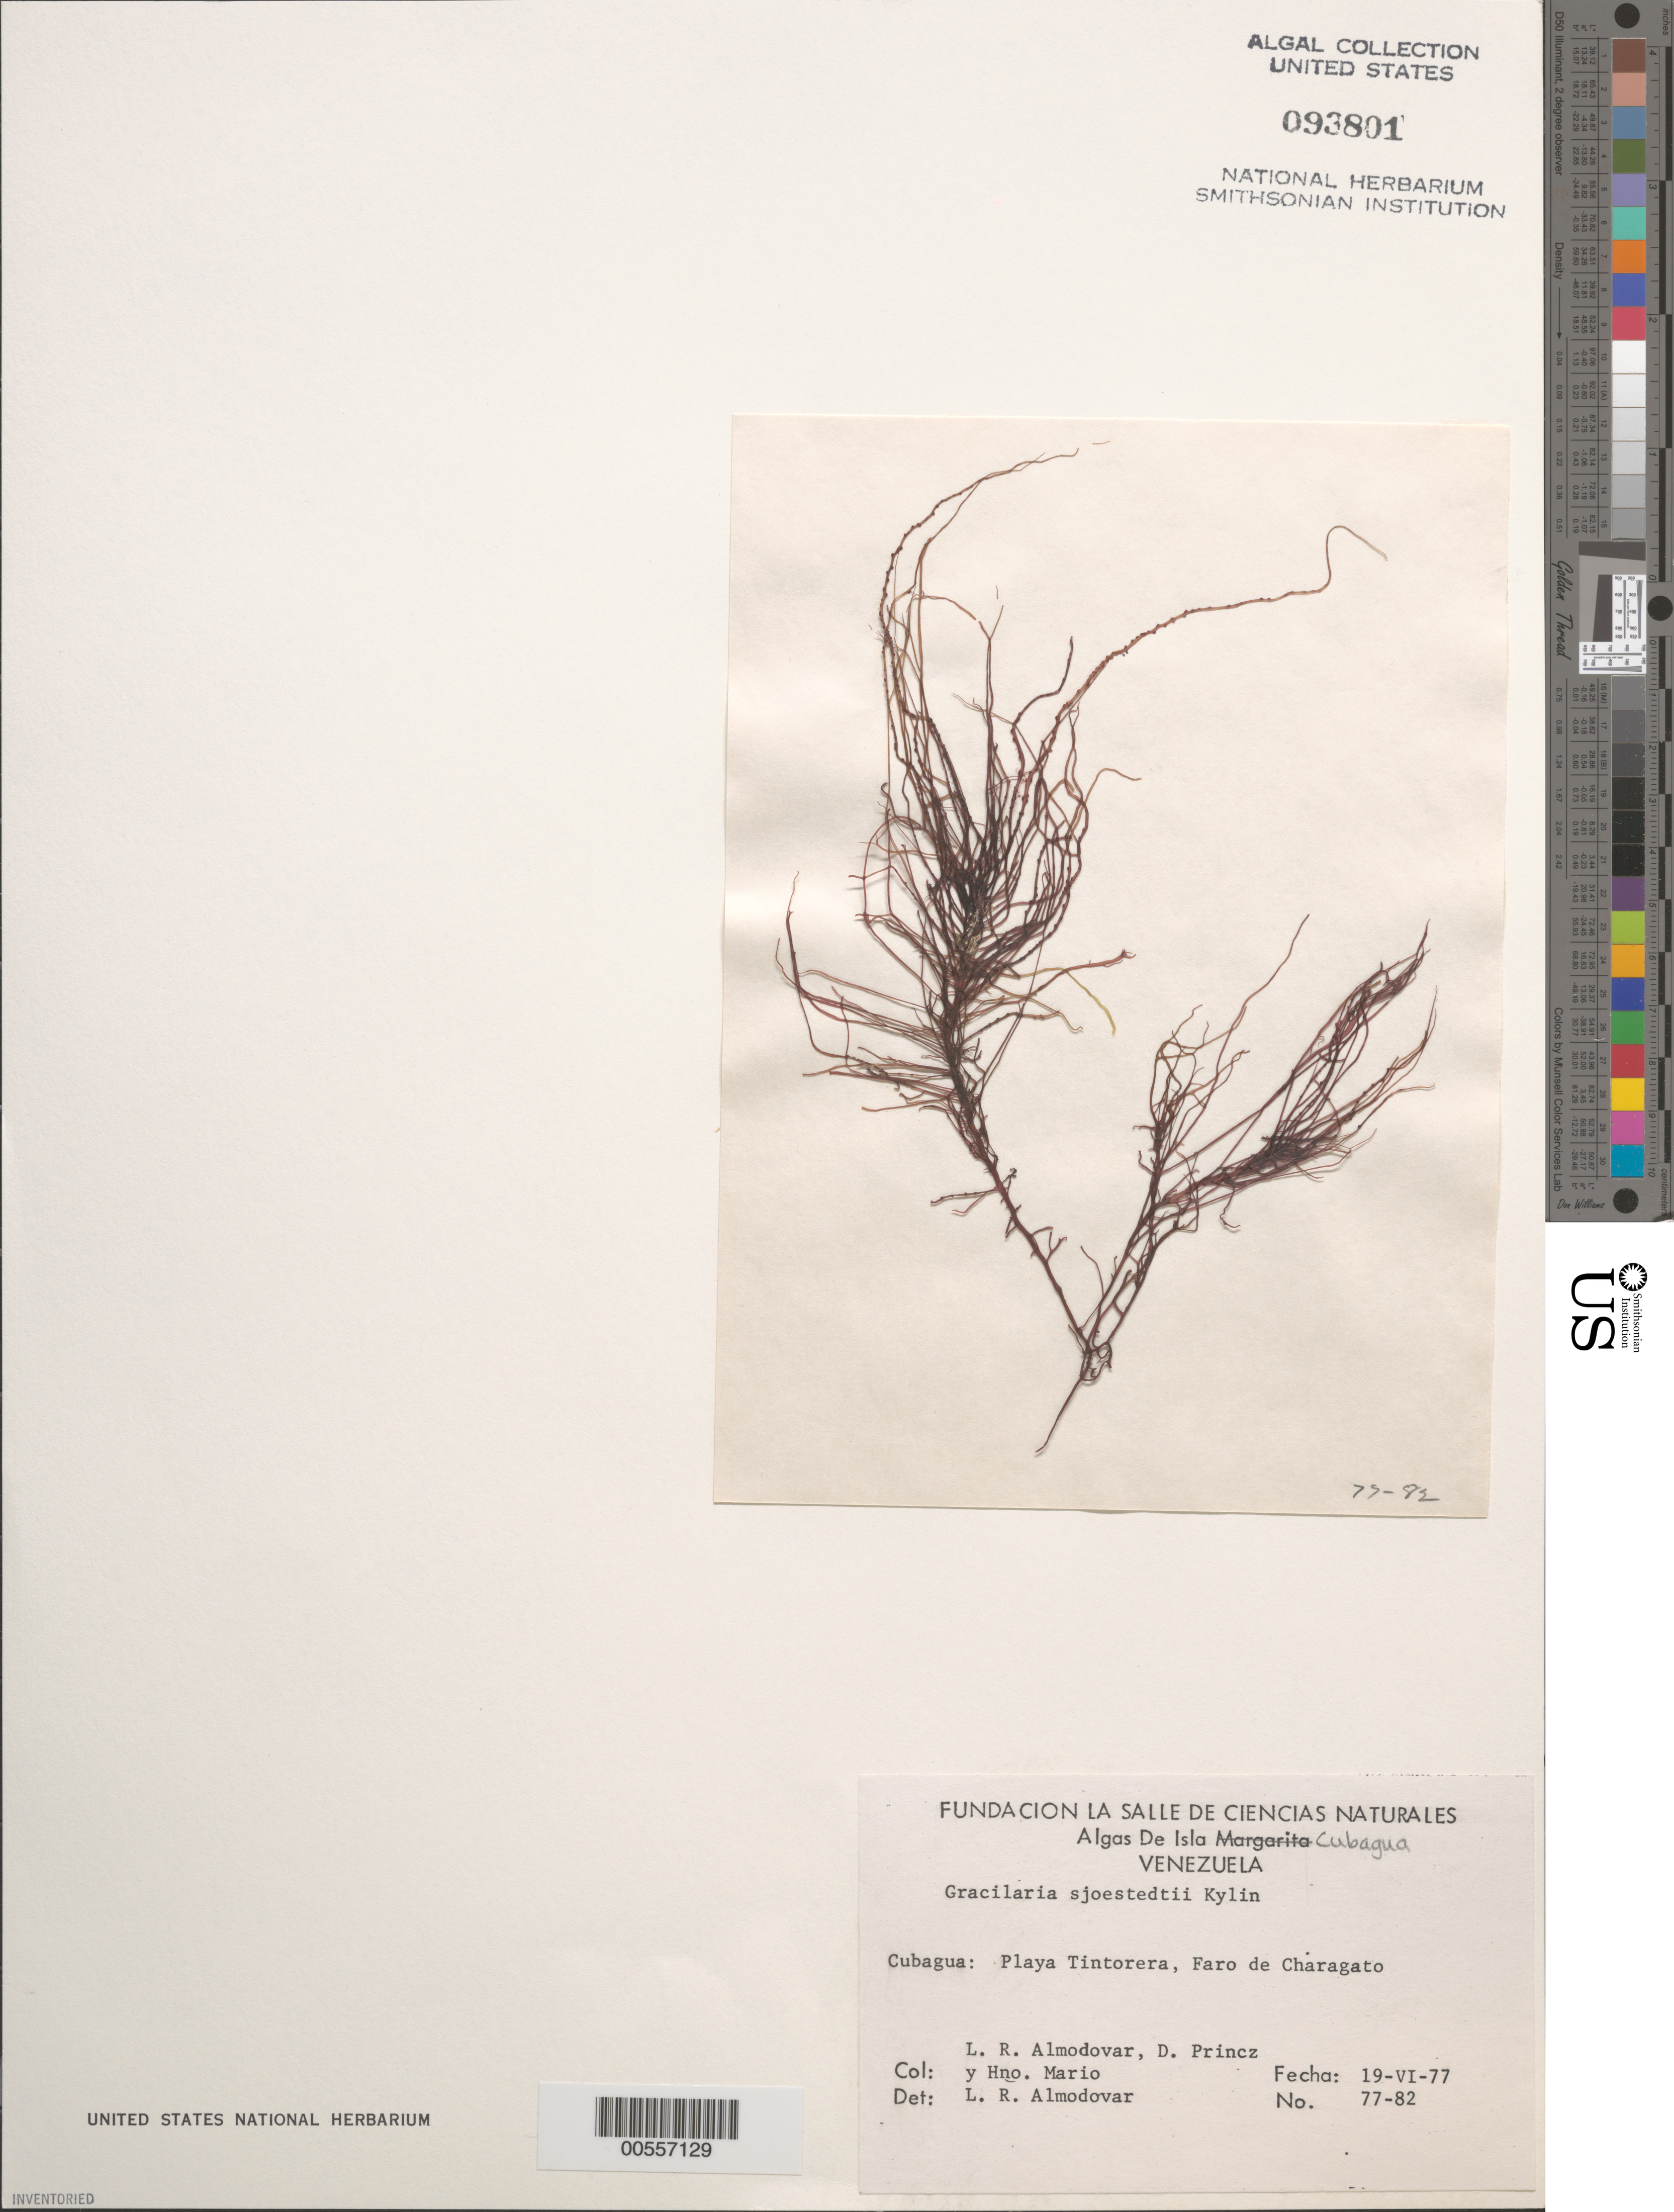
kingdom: Plantae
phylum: Rhodophyta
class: Florideophyceae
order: Gracilariales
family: Gracilariaceae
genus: Gracilariopsis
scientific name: Gracilariopsis andersonii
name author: (Grunow) E.Y. Dawson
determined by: Algae name updating Project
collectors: L. Almodovar, D. Princz & H. Mario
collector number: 77-82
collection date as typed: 19 Jun 1977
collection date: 1977-06-19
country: Venezuela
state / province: Nueva Esparta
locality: Playa tintorera, faro de charagato, isla cubagua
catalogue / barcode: US 93801